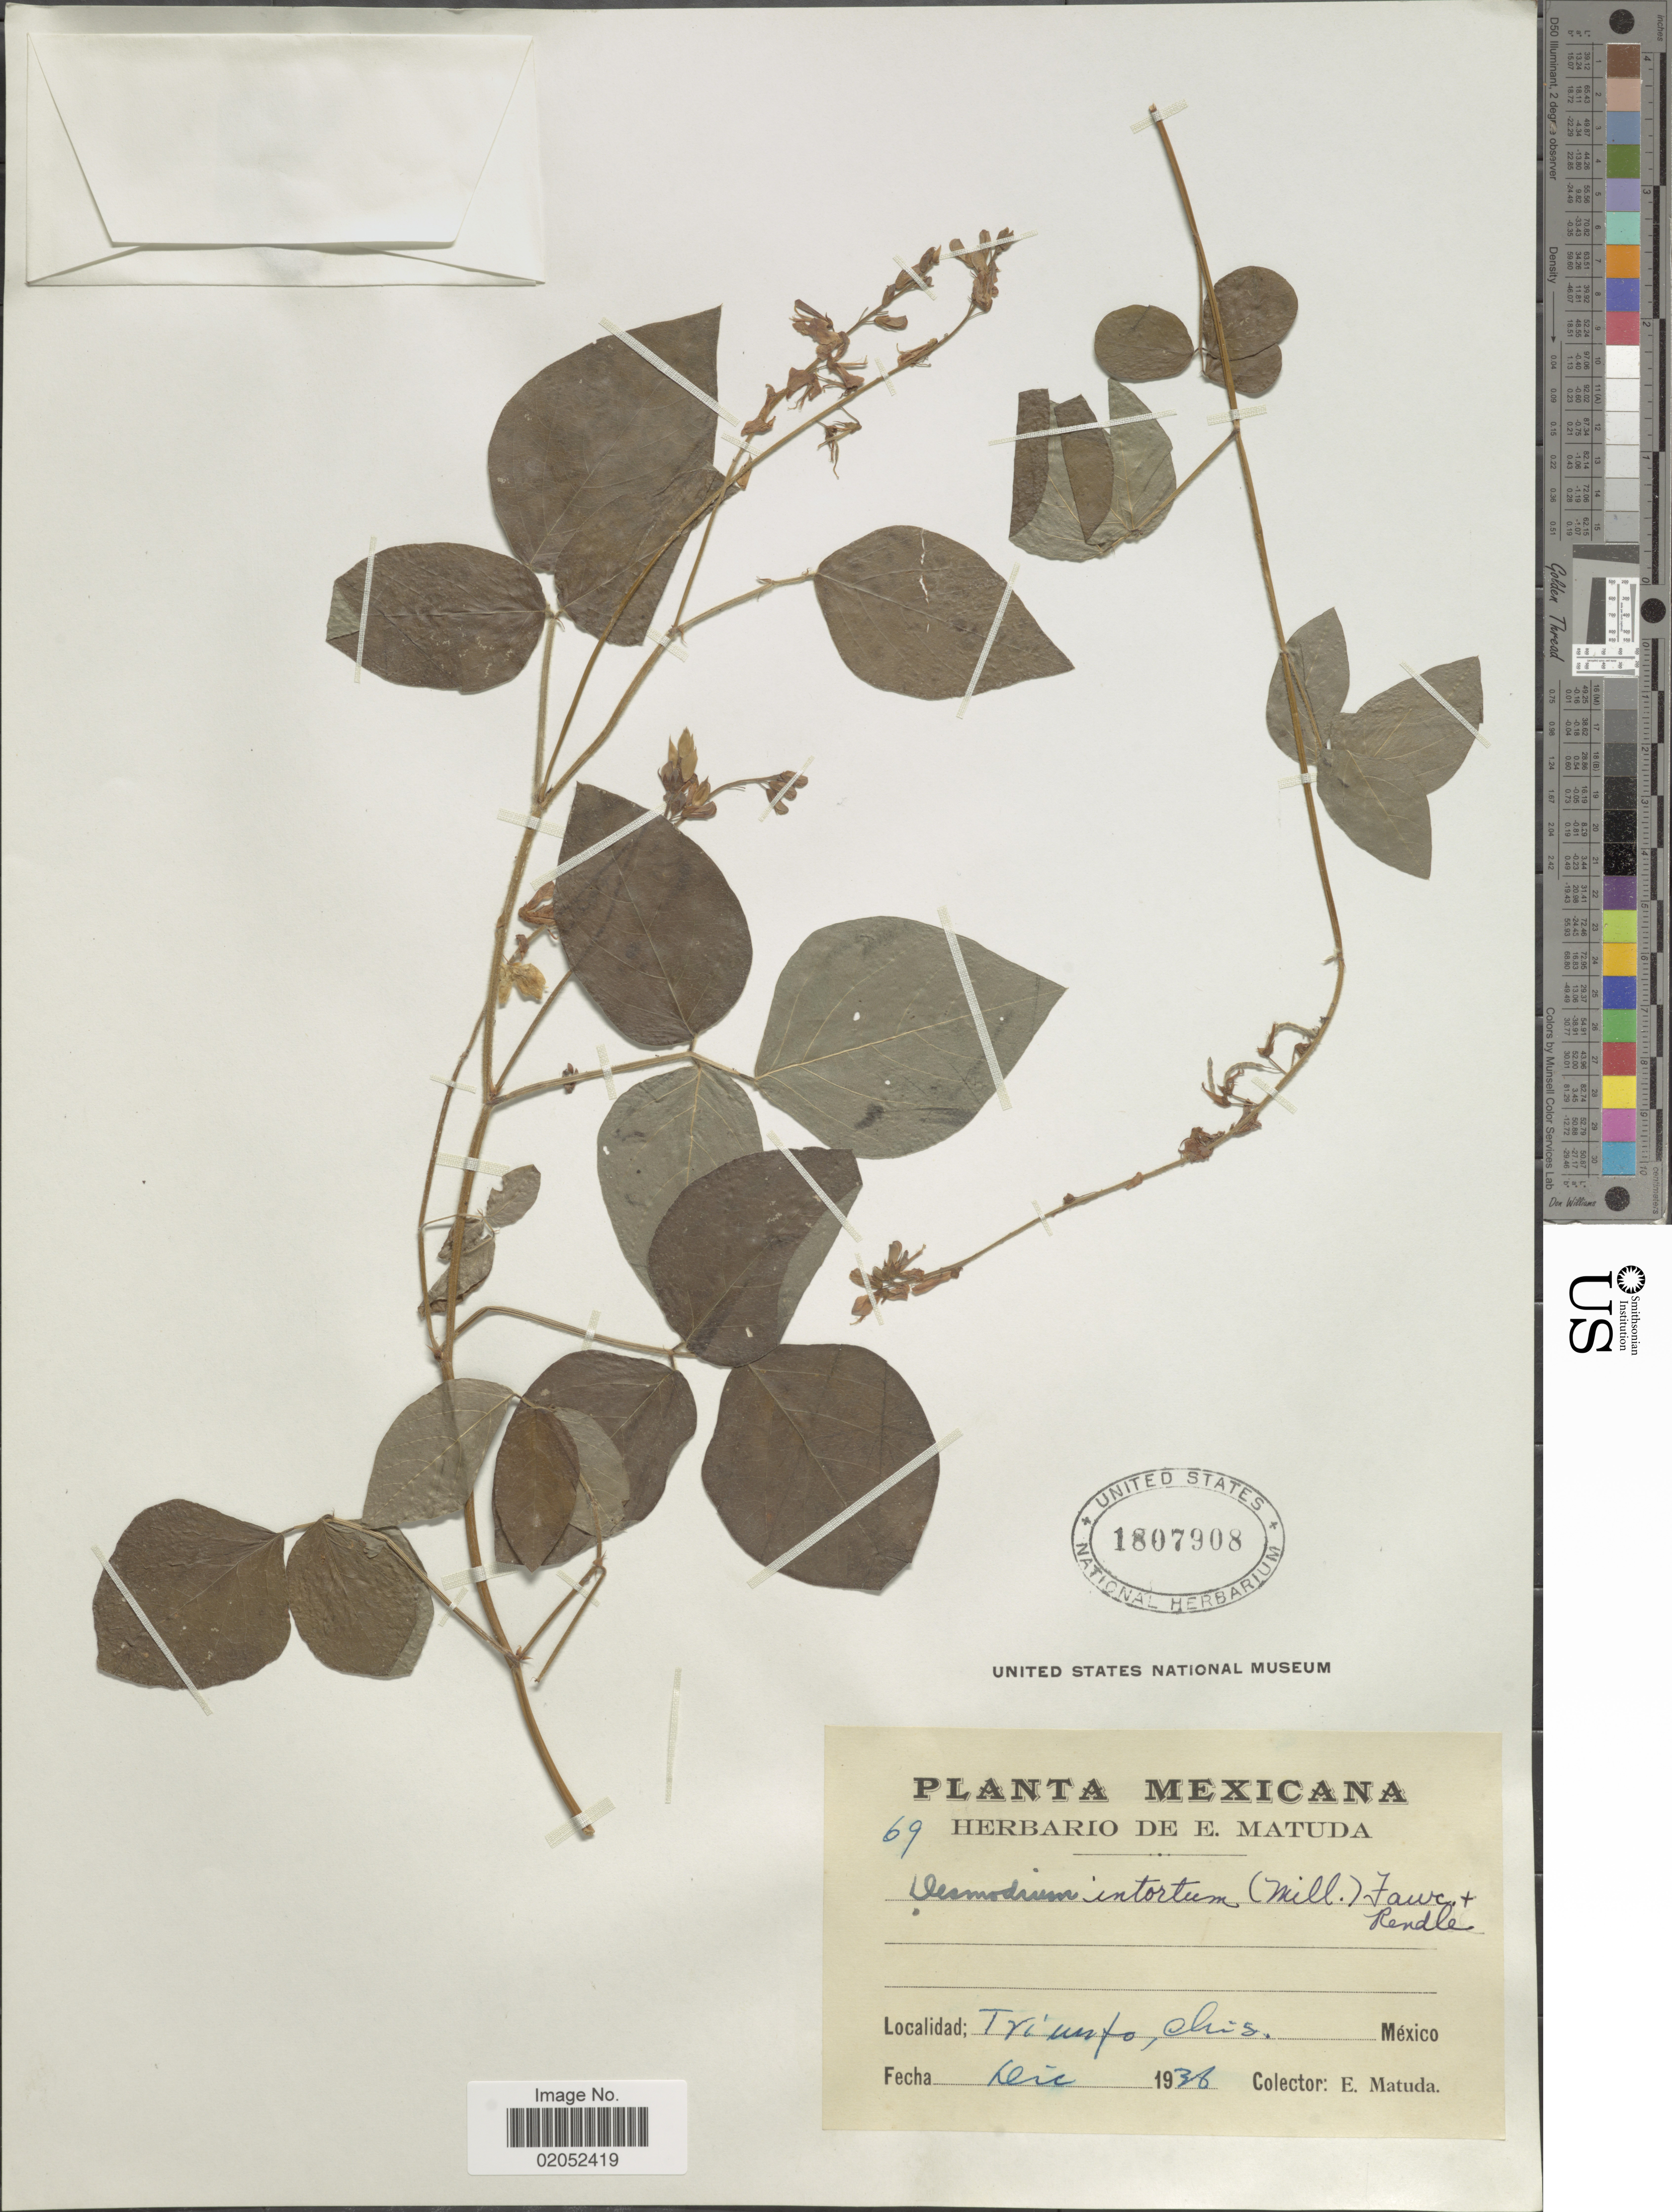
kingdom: Plantae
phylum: Tracheophyta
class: Magnoliopsida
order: Fabales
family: Fabaceae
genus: Desmodium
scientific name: Desmodium intortum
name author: (Mill.) Urb.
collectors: E. Matuda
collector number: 69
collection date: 1936-12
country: Mexico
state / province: Chiapas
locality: Triunfo, Chis.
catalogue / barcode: US 1807908